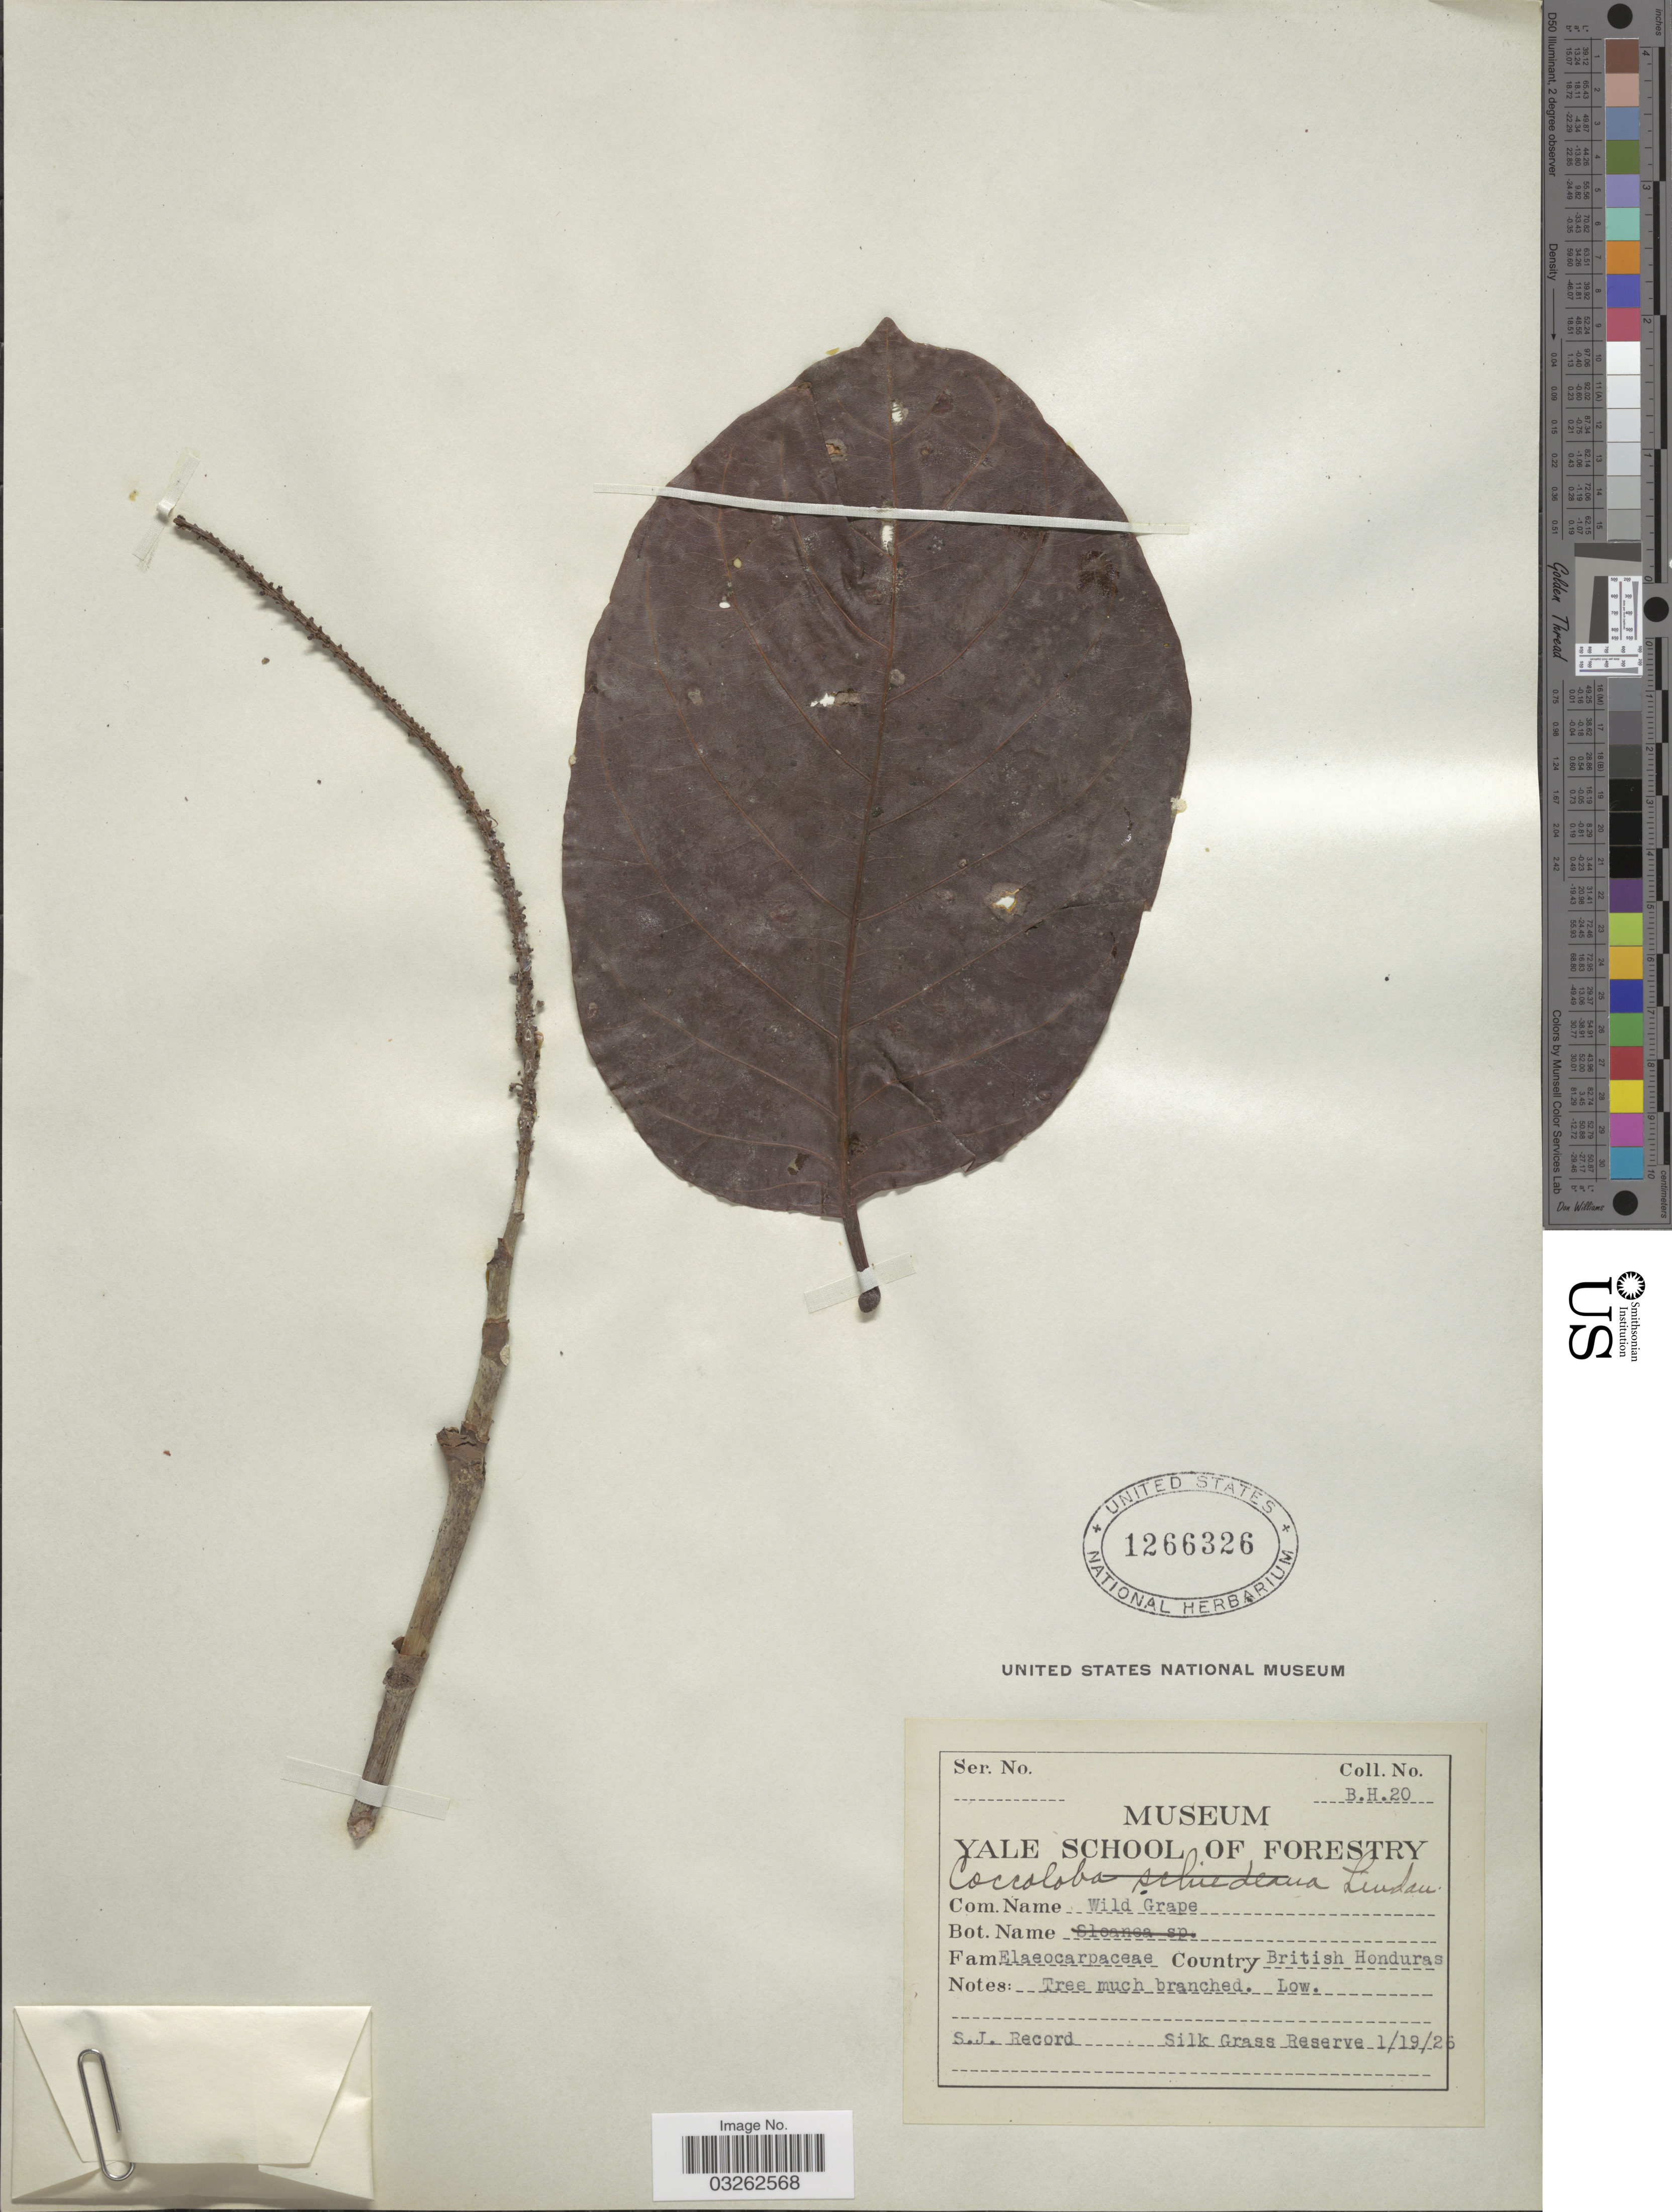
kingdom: Plantae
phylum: Tracheophyta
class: Magnoliopsida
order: Caryophyllales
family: Polygonaceae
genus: Coccoloba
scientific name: Coccoloba barbadensis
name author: Jacq.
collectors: S. J. Record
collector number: B.H.20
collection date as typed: Transcribed d/m/y: 19/1/25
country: Belize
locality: British Honduras. Silk Grass Reserve.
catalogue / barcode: US 1266326